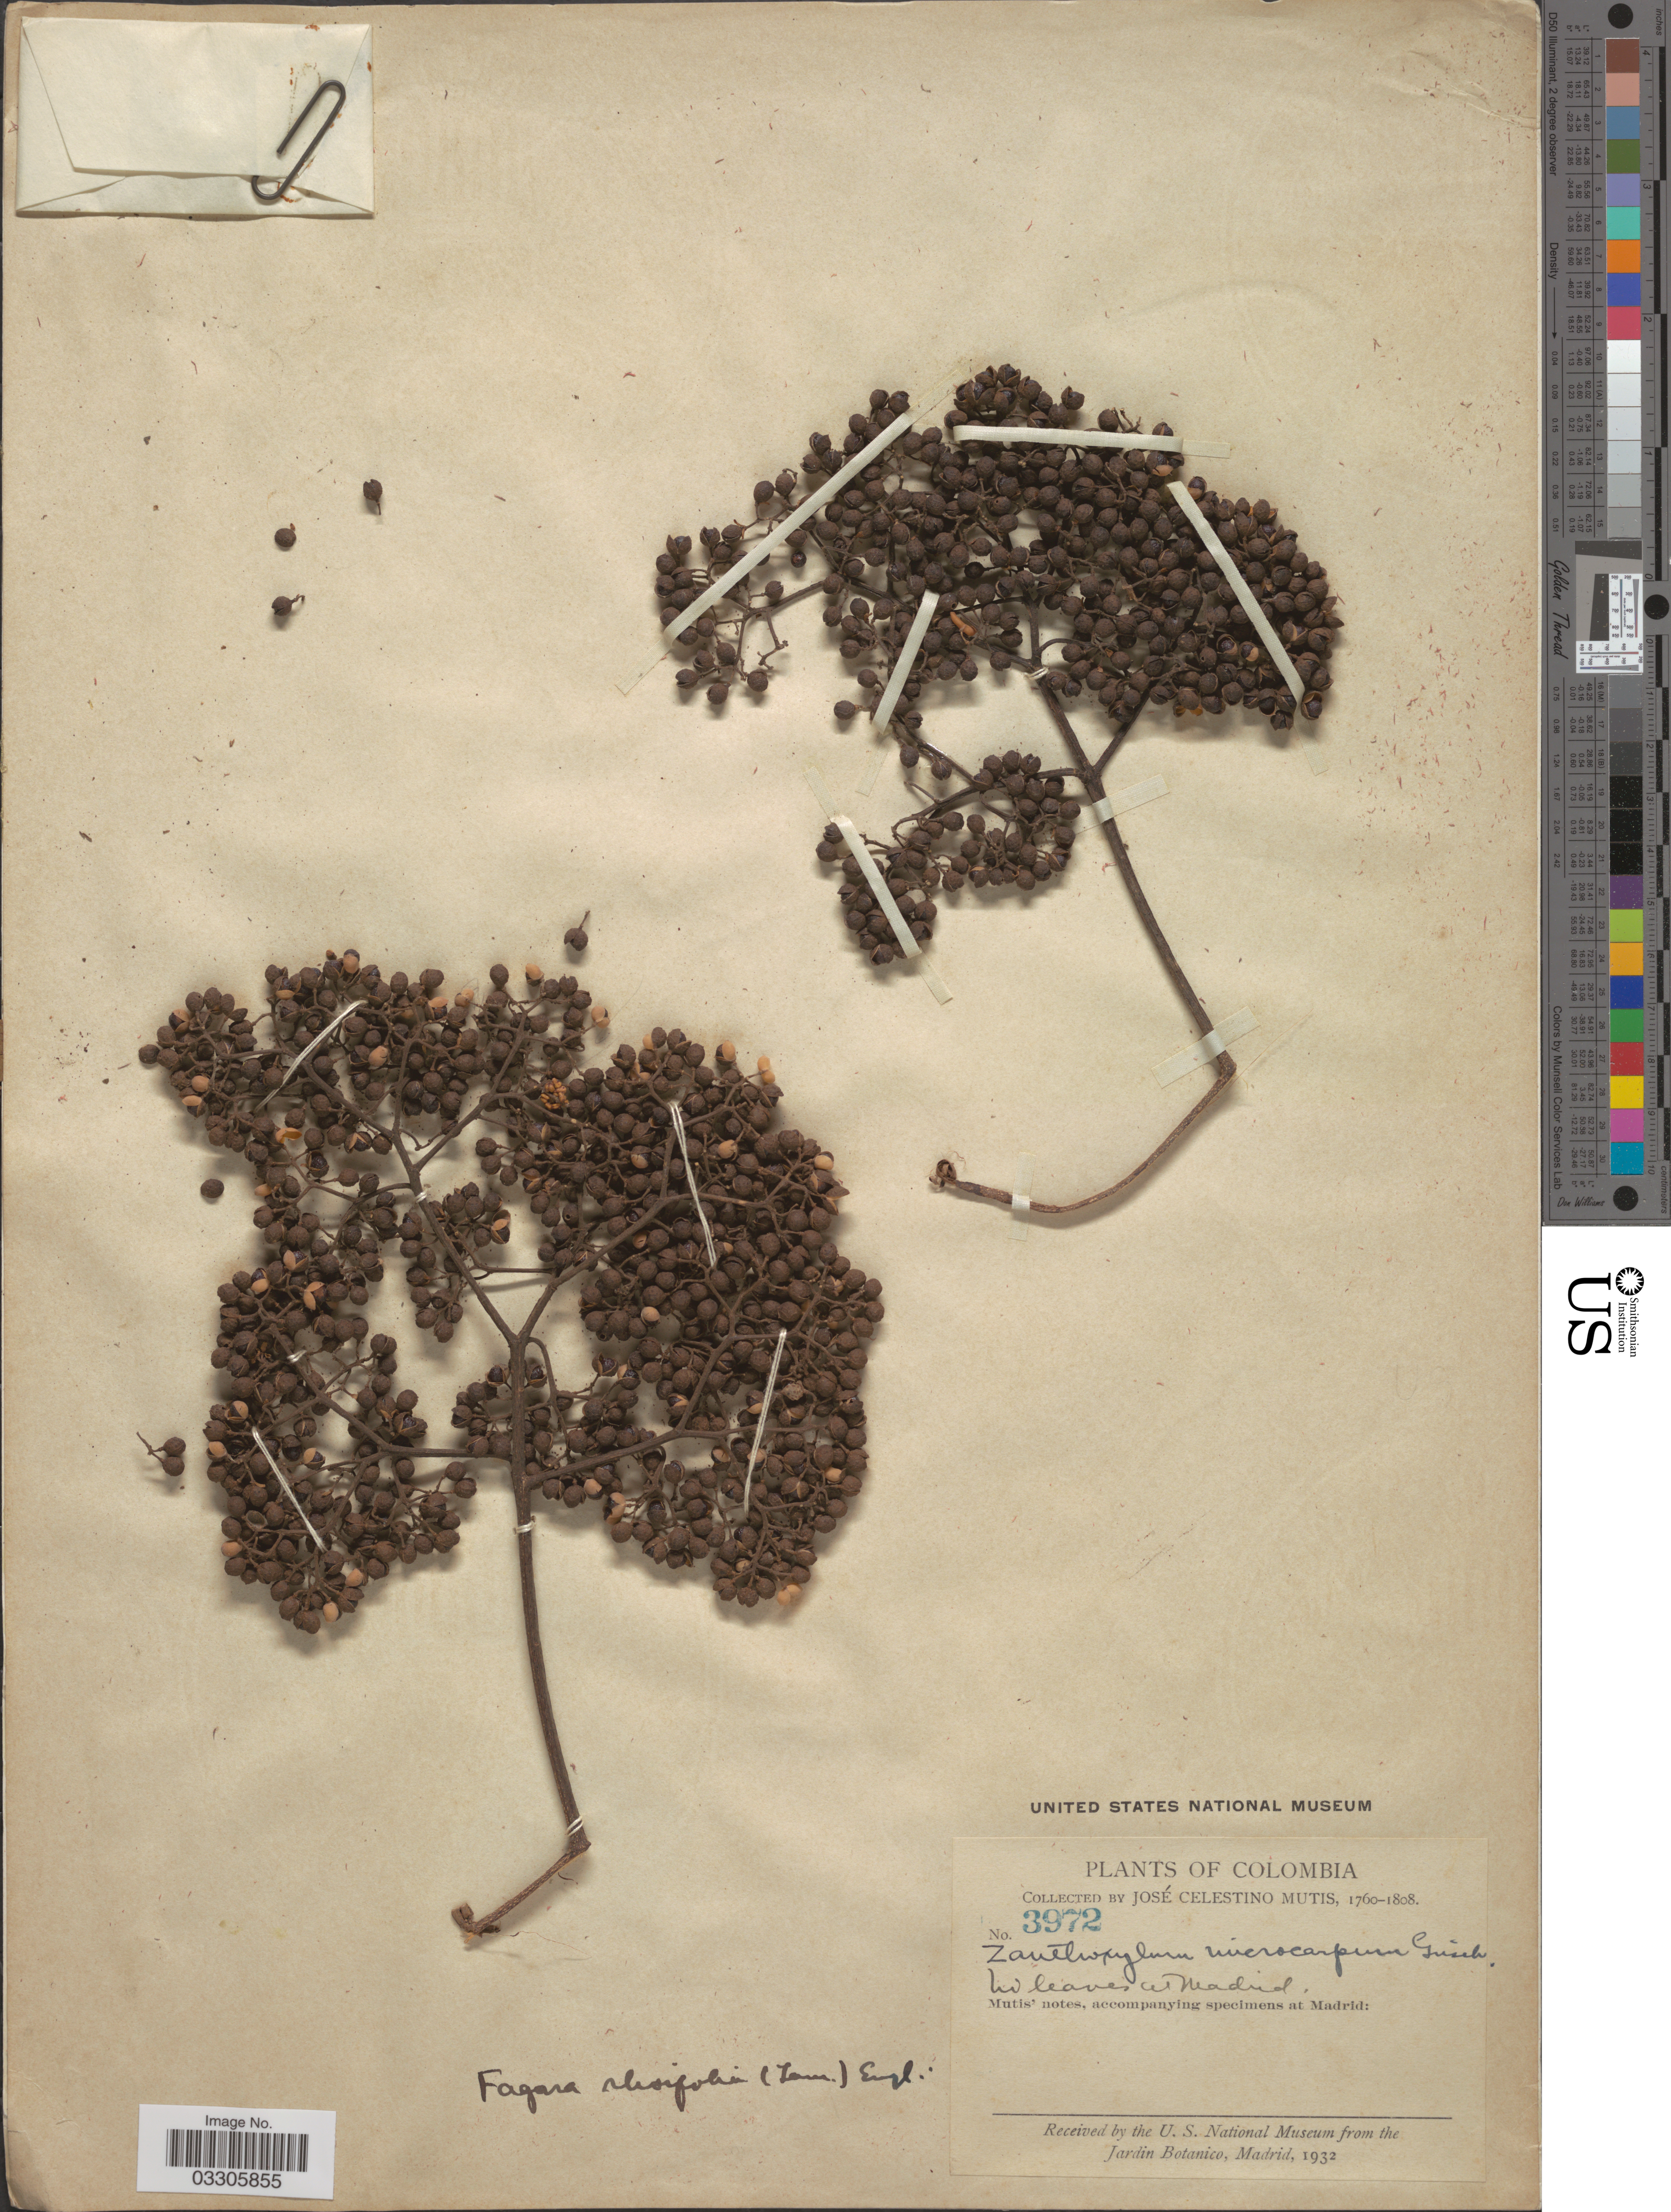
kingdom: Plantae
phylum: Tracheophyta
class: Magnoliopsida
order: Sapindales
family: Rutaceae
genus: Zanthoxylum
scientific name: Zanthoxylum acuminatum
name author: (Sw.) Sw.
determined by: Londoño-Echeverri, Y.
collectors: J. C. B. Mutis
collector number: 3972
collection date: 1760/1808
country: Colombia